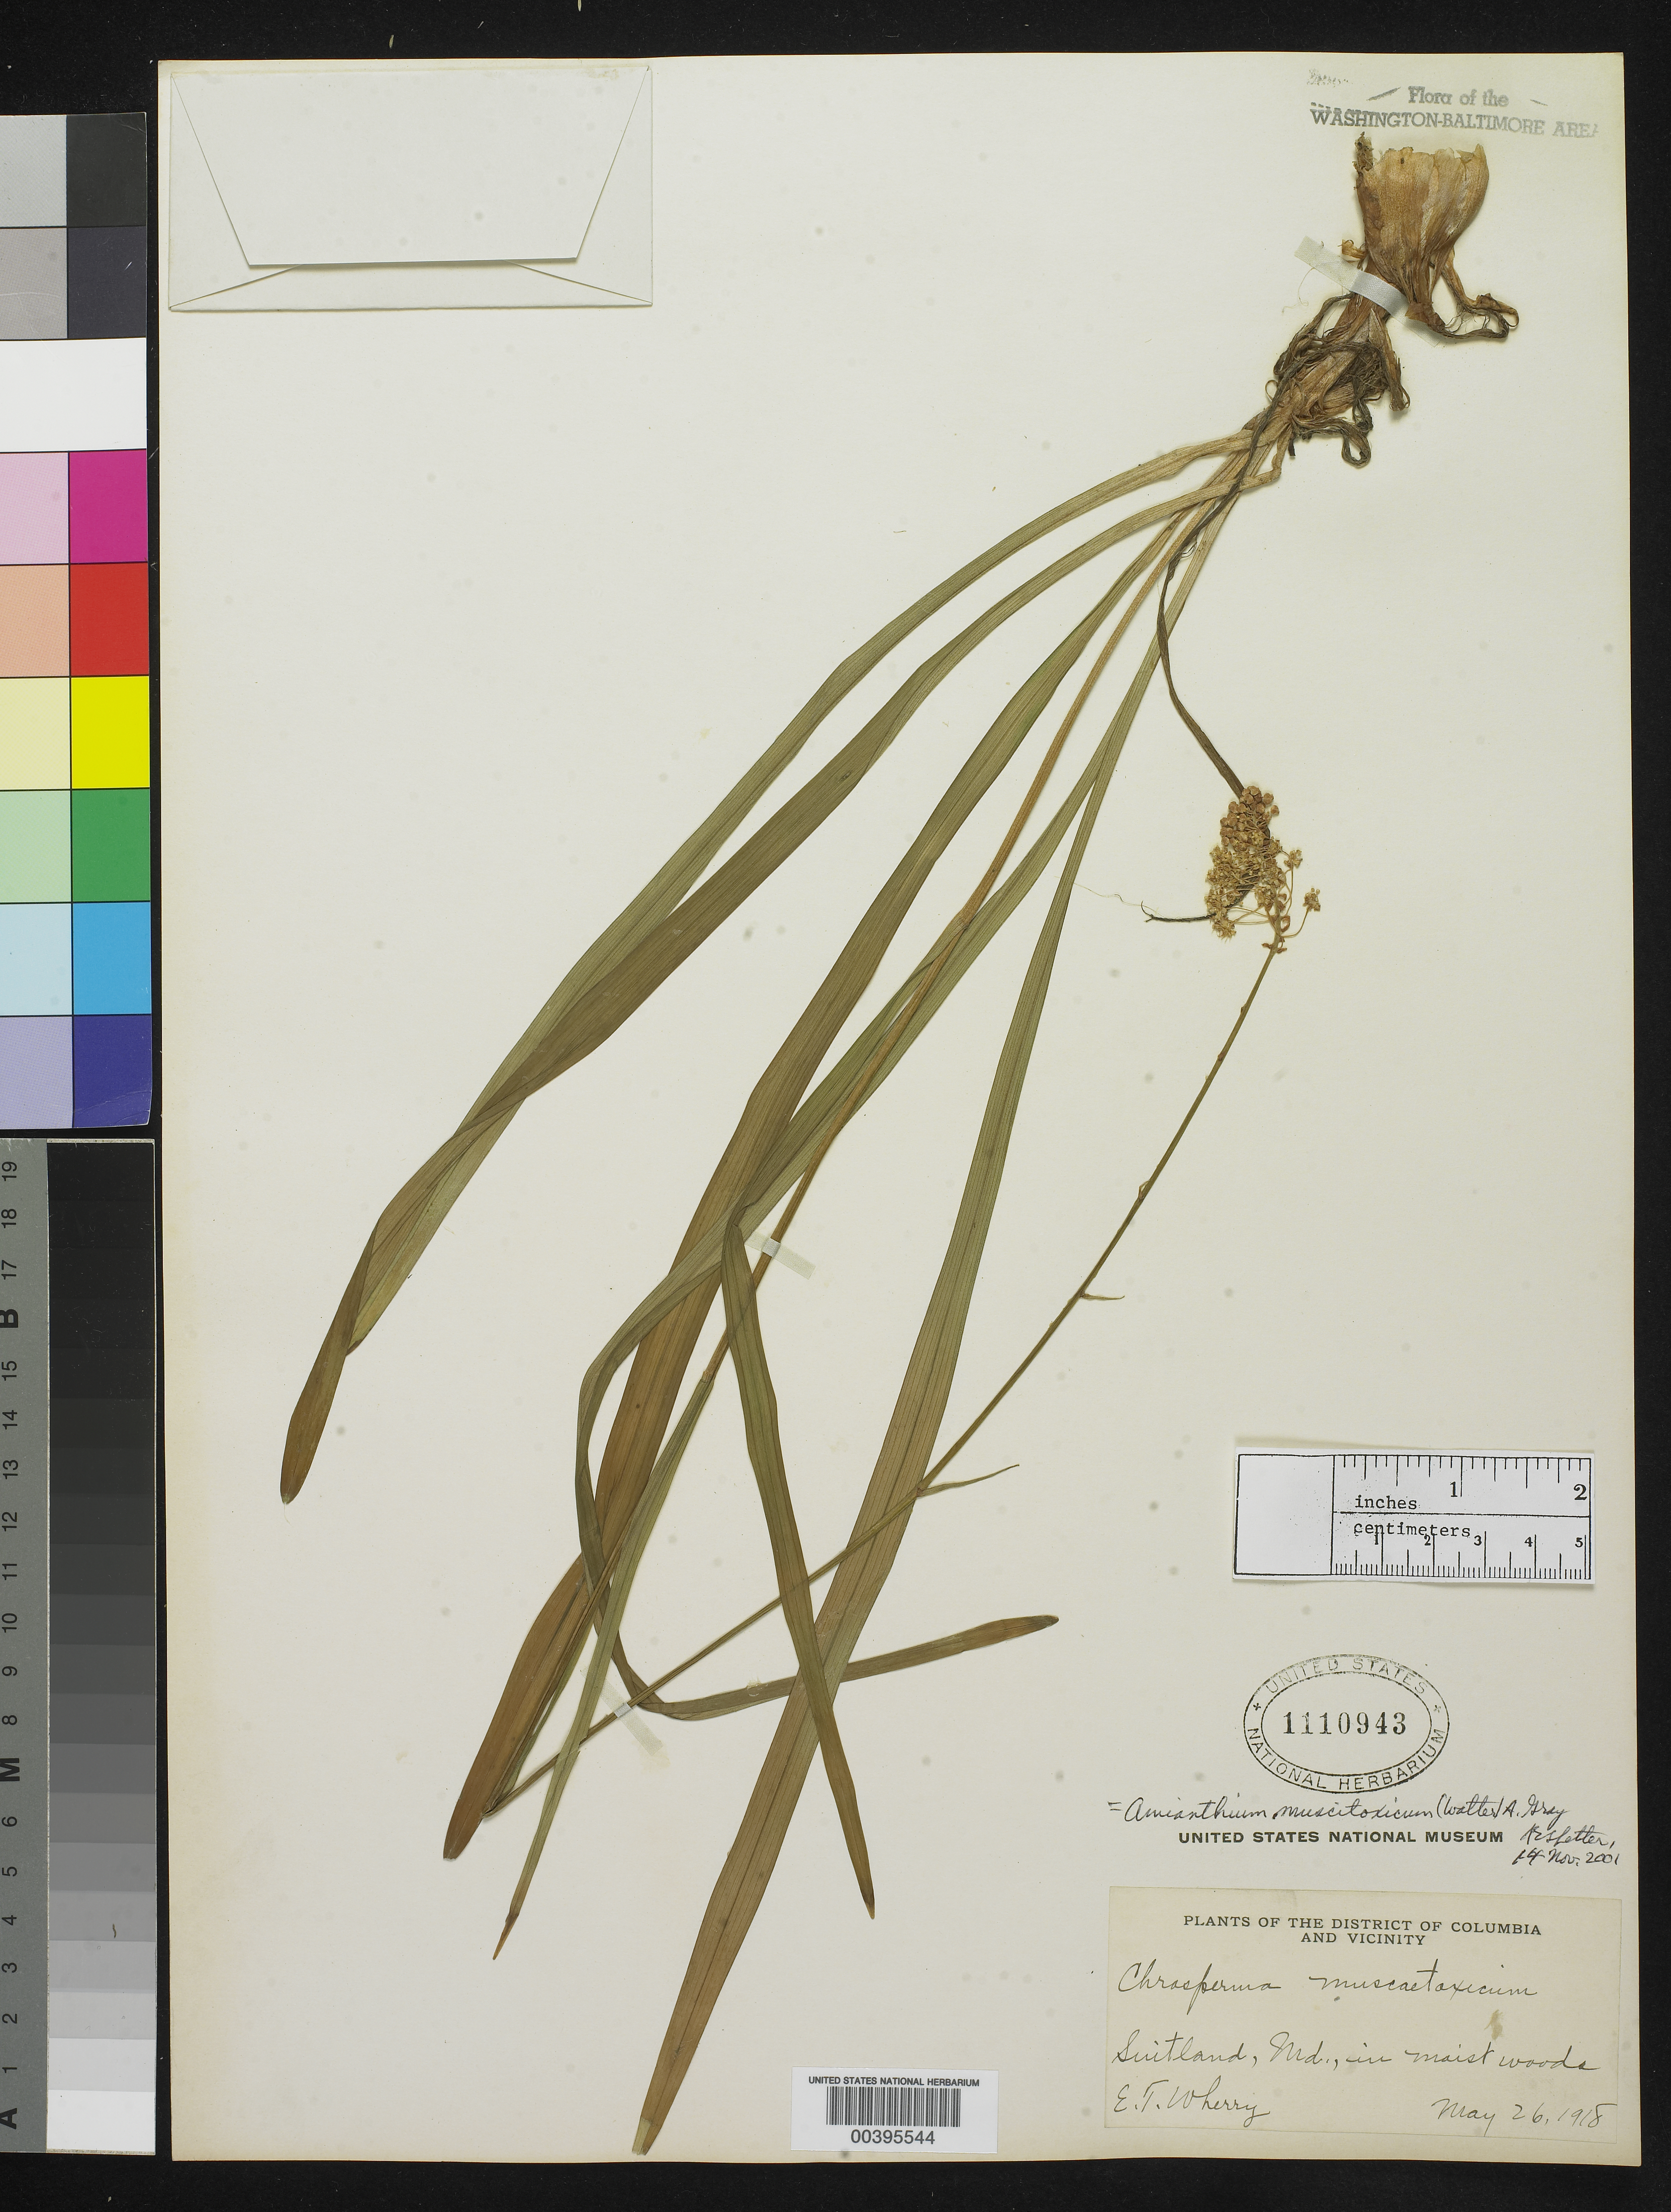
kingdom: Plantae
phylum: Tracheophyta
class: Liliopsida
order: Liliales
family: Melanthiaceae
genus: Amianthium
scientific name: Amianthium muscitoxicum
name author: (Walter) A. Gray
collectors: E. T. Wherry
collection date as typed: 26 May 1918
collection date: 1918-05-26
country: United States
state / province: Maryland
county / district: Prince George's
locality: Suitland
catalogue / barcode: US 1110943